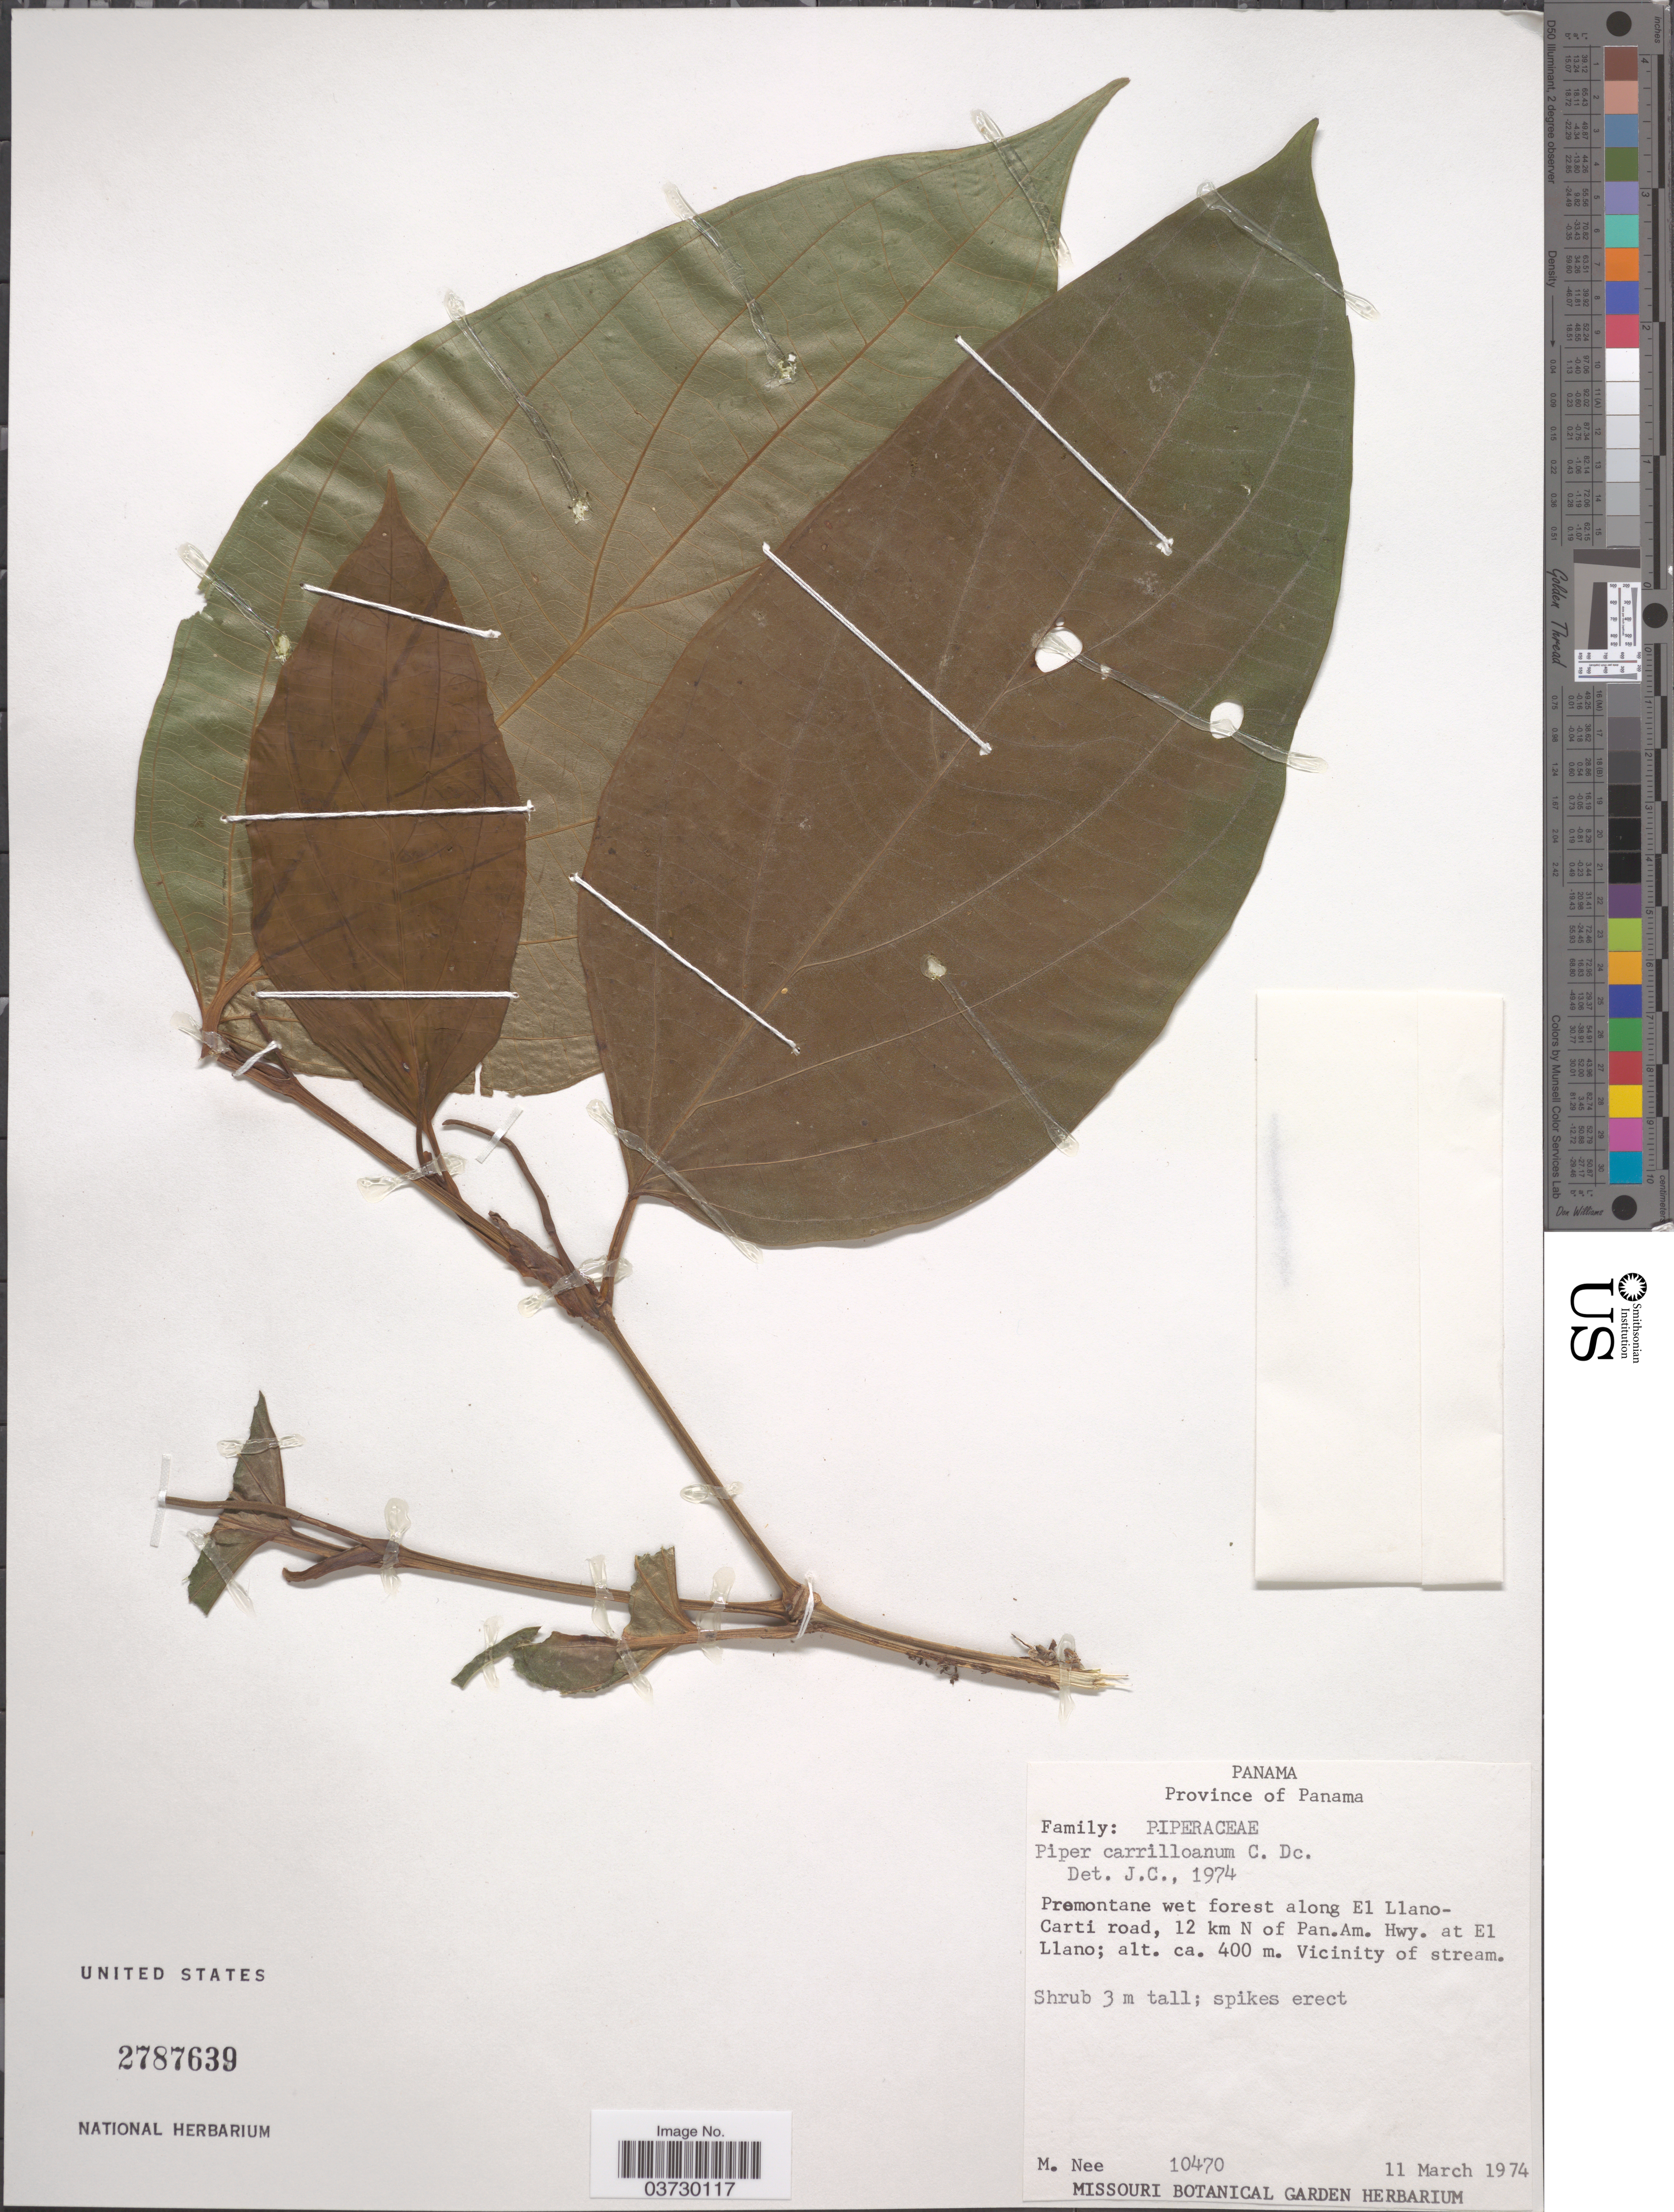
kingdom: Plantae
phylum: Tracheophyta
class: Magnoliopsida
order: Piperales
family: Piperaceae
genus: Piper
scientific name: Piper carrilloanum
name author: C. DC.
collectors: M. Nee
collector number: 10470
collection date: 1974-03-11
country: Panama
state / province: Panamá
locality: Premontane wet forest along El Llano-Carti road, 12 km N of Pan.Am. Hwy. at El Llano. Vicinity of stream.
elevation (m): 400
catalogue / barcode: US 2787639